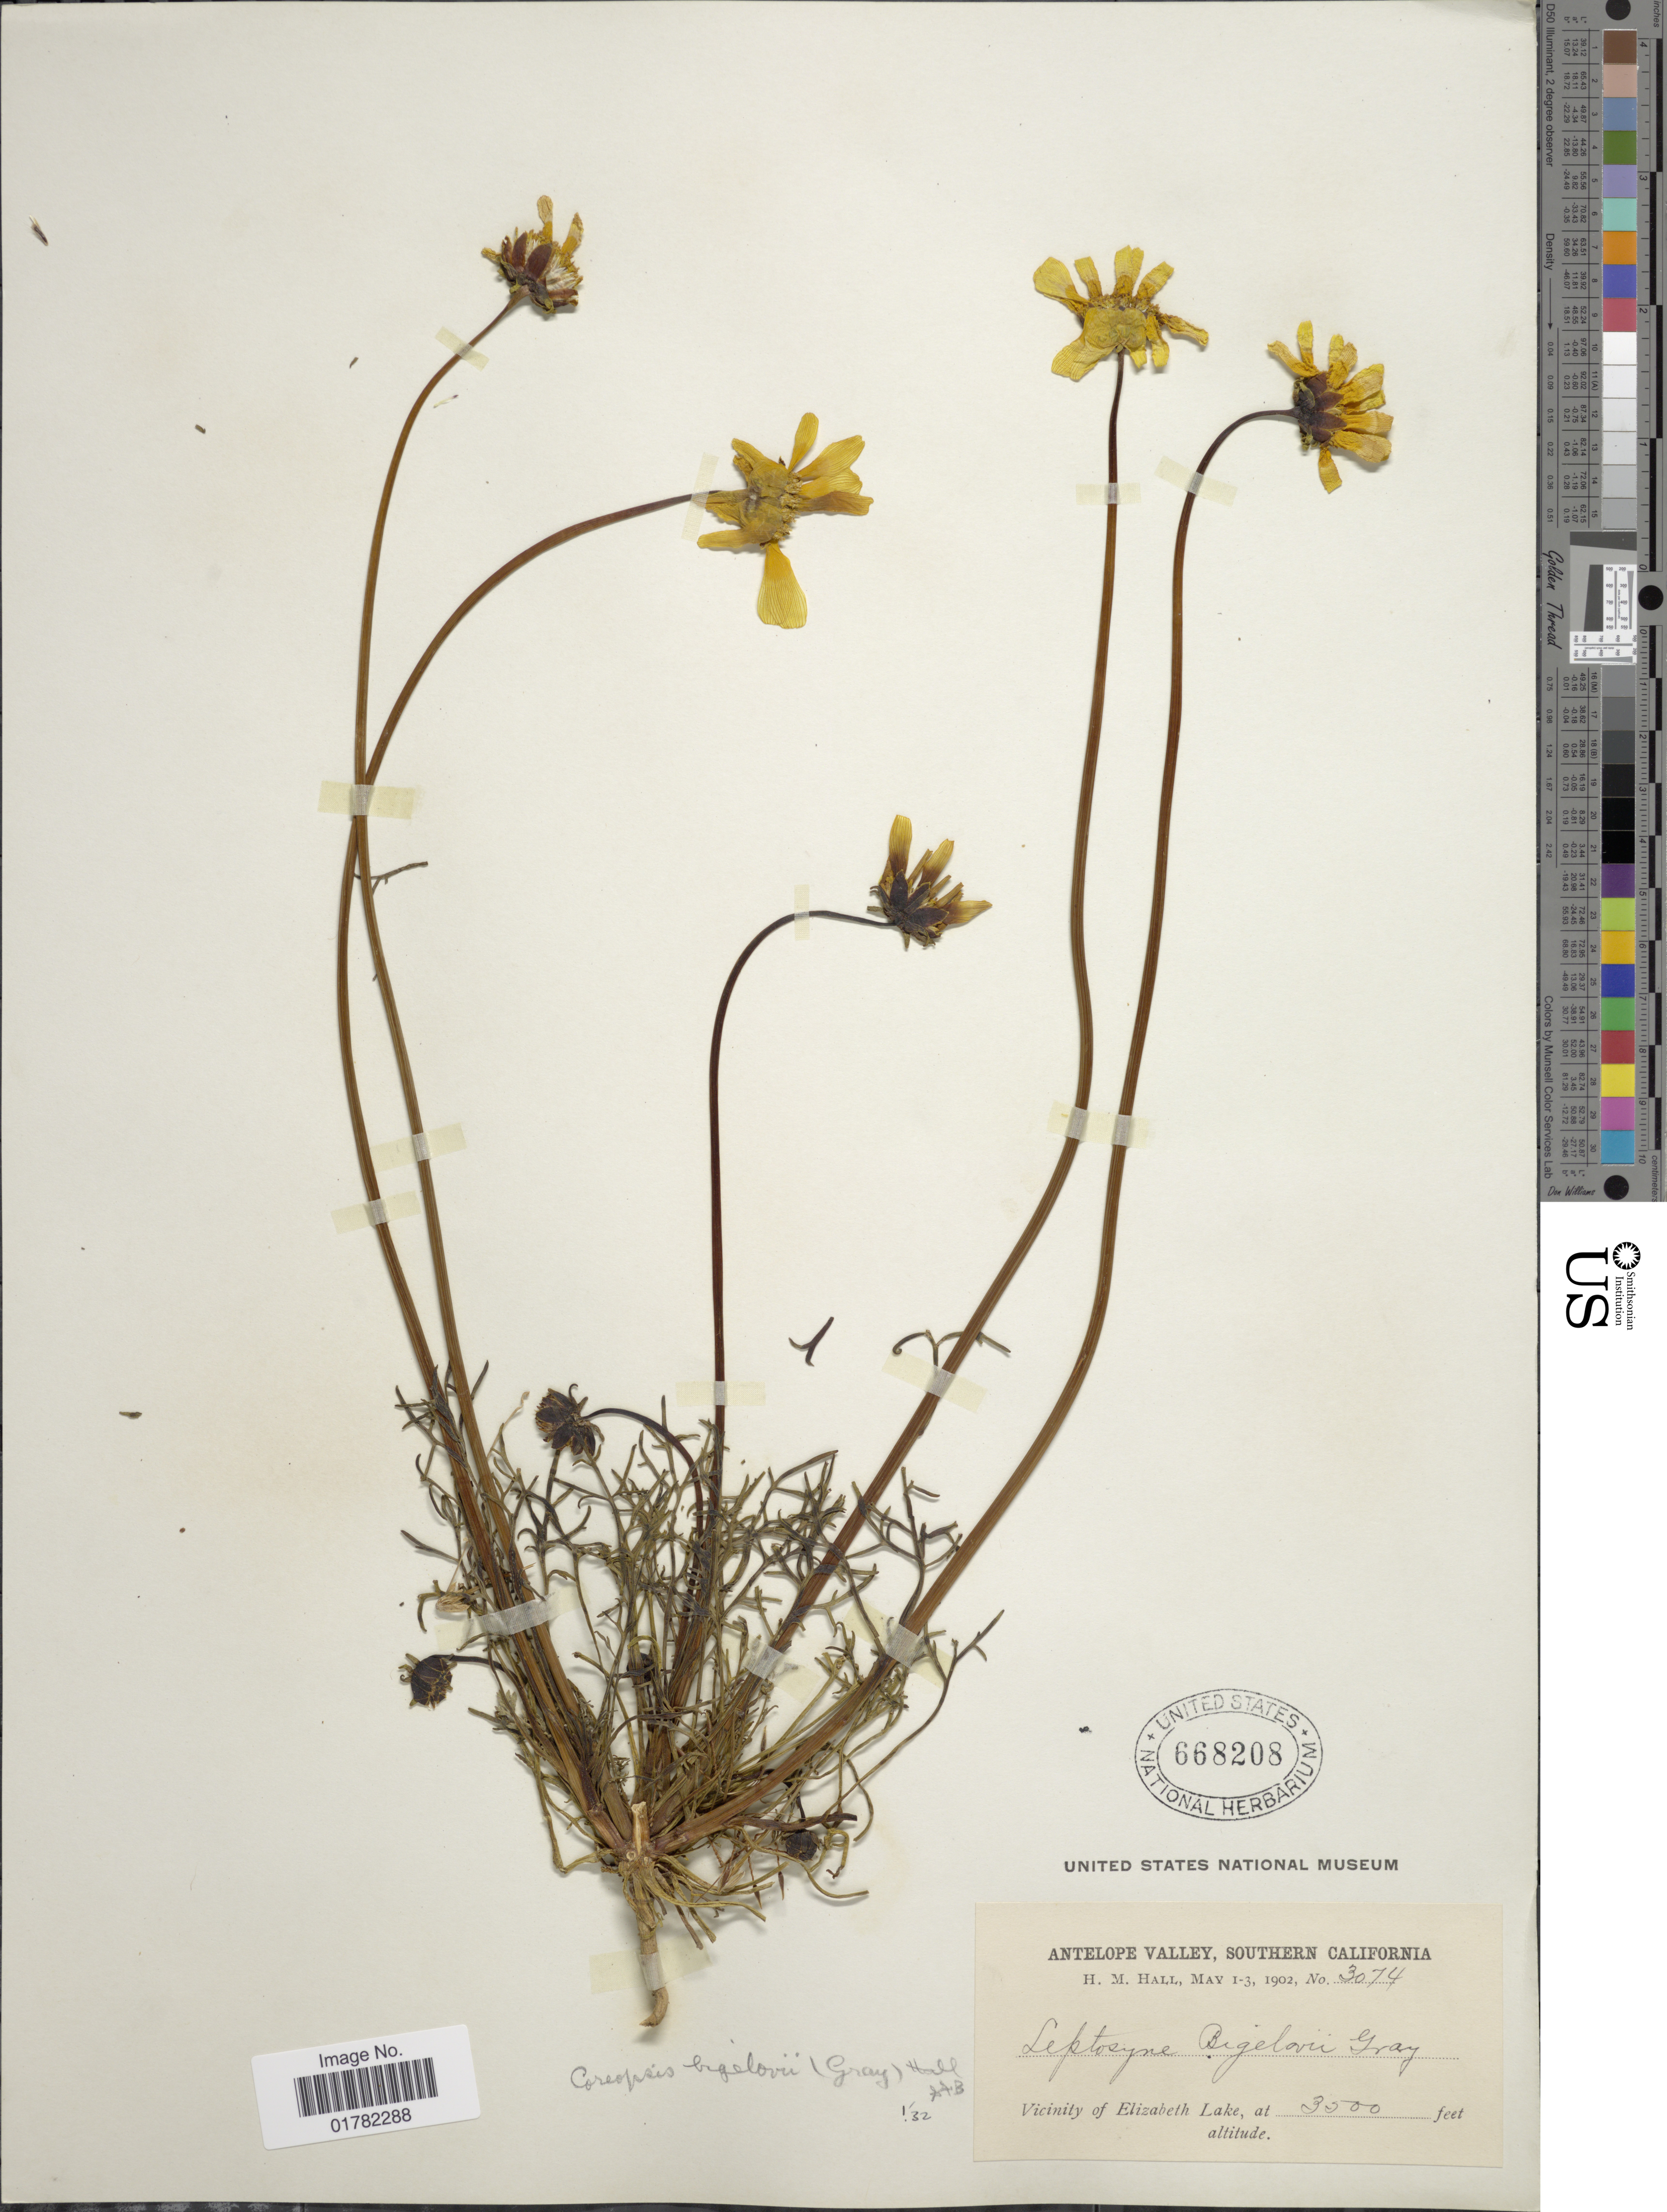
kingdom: Plantae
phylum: Tracheophyta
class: Magnoliopsida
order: Asterales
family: Asteraceae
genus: Coreopsis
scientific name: Coreopsis bigelovii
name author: (A. Gray) Voss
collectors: H. M. Hall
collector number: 3074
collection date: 1902-05-01/1902-05-03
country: United States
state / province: California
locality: Antelope Valley, Southern California, Vicinity of Elizabeth Lake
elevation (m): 1067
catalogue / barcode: US 668208